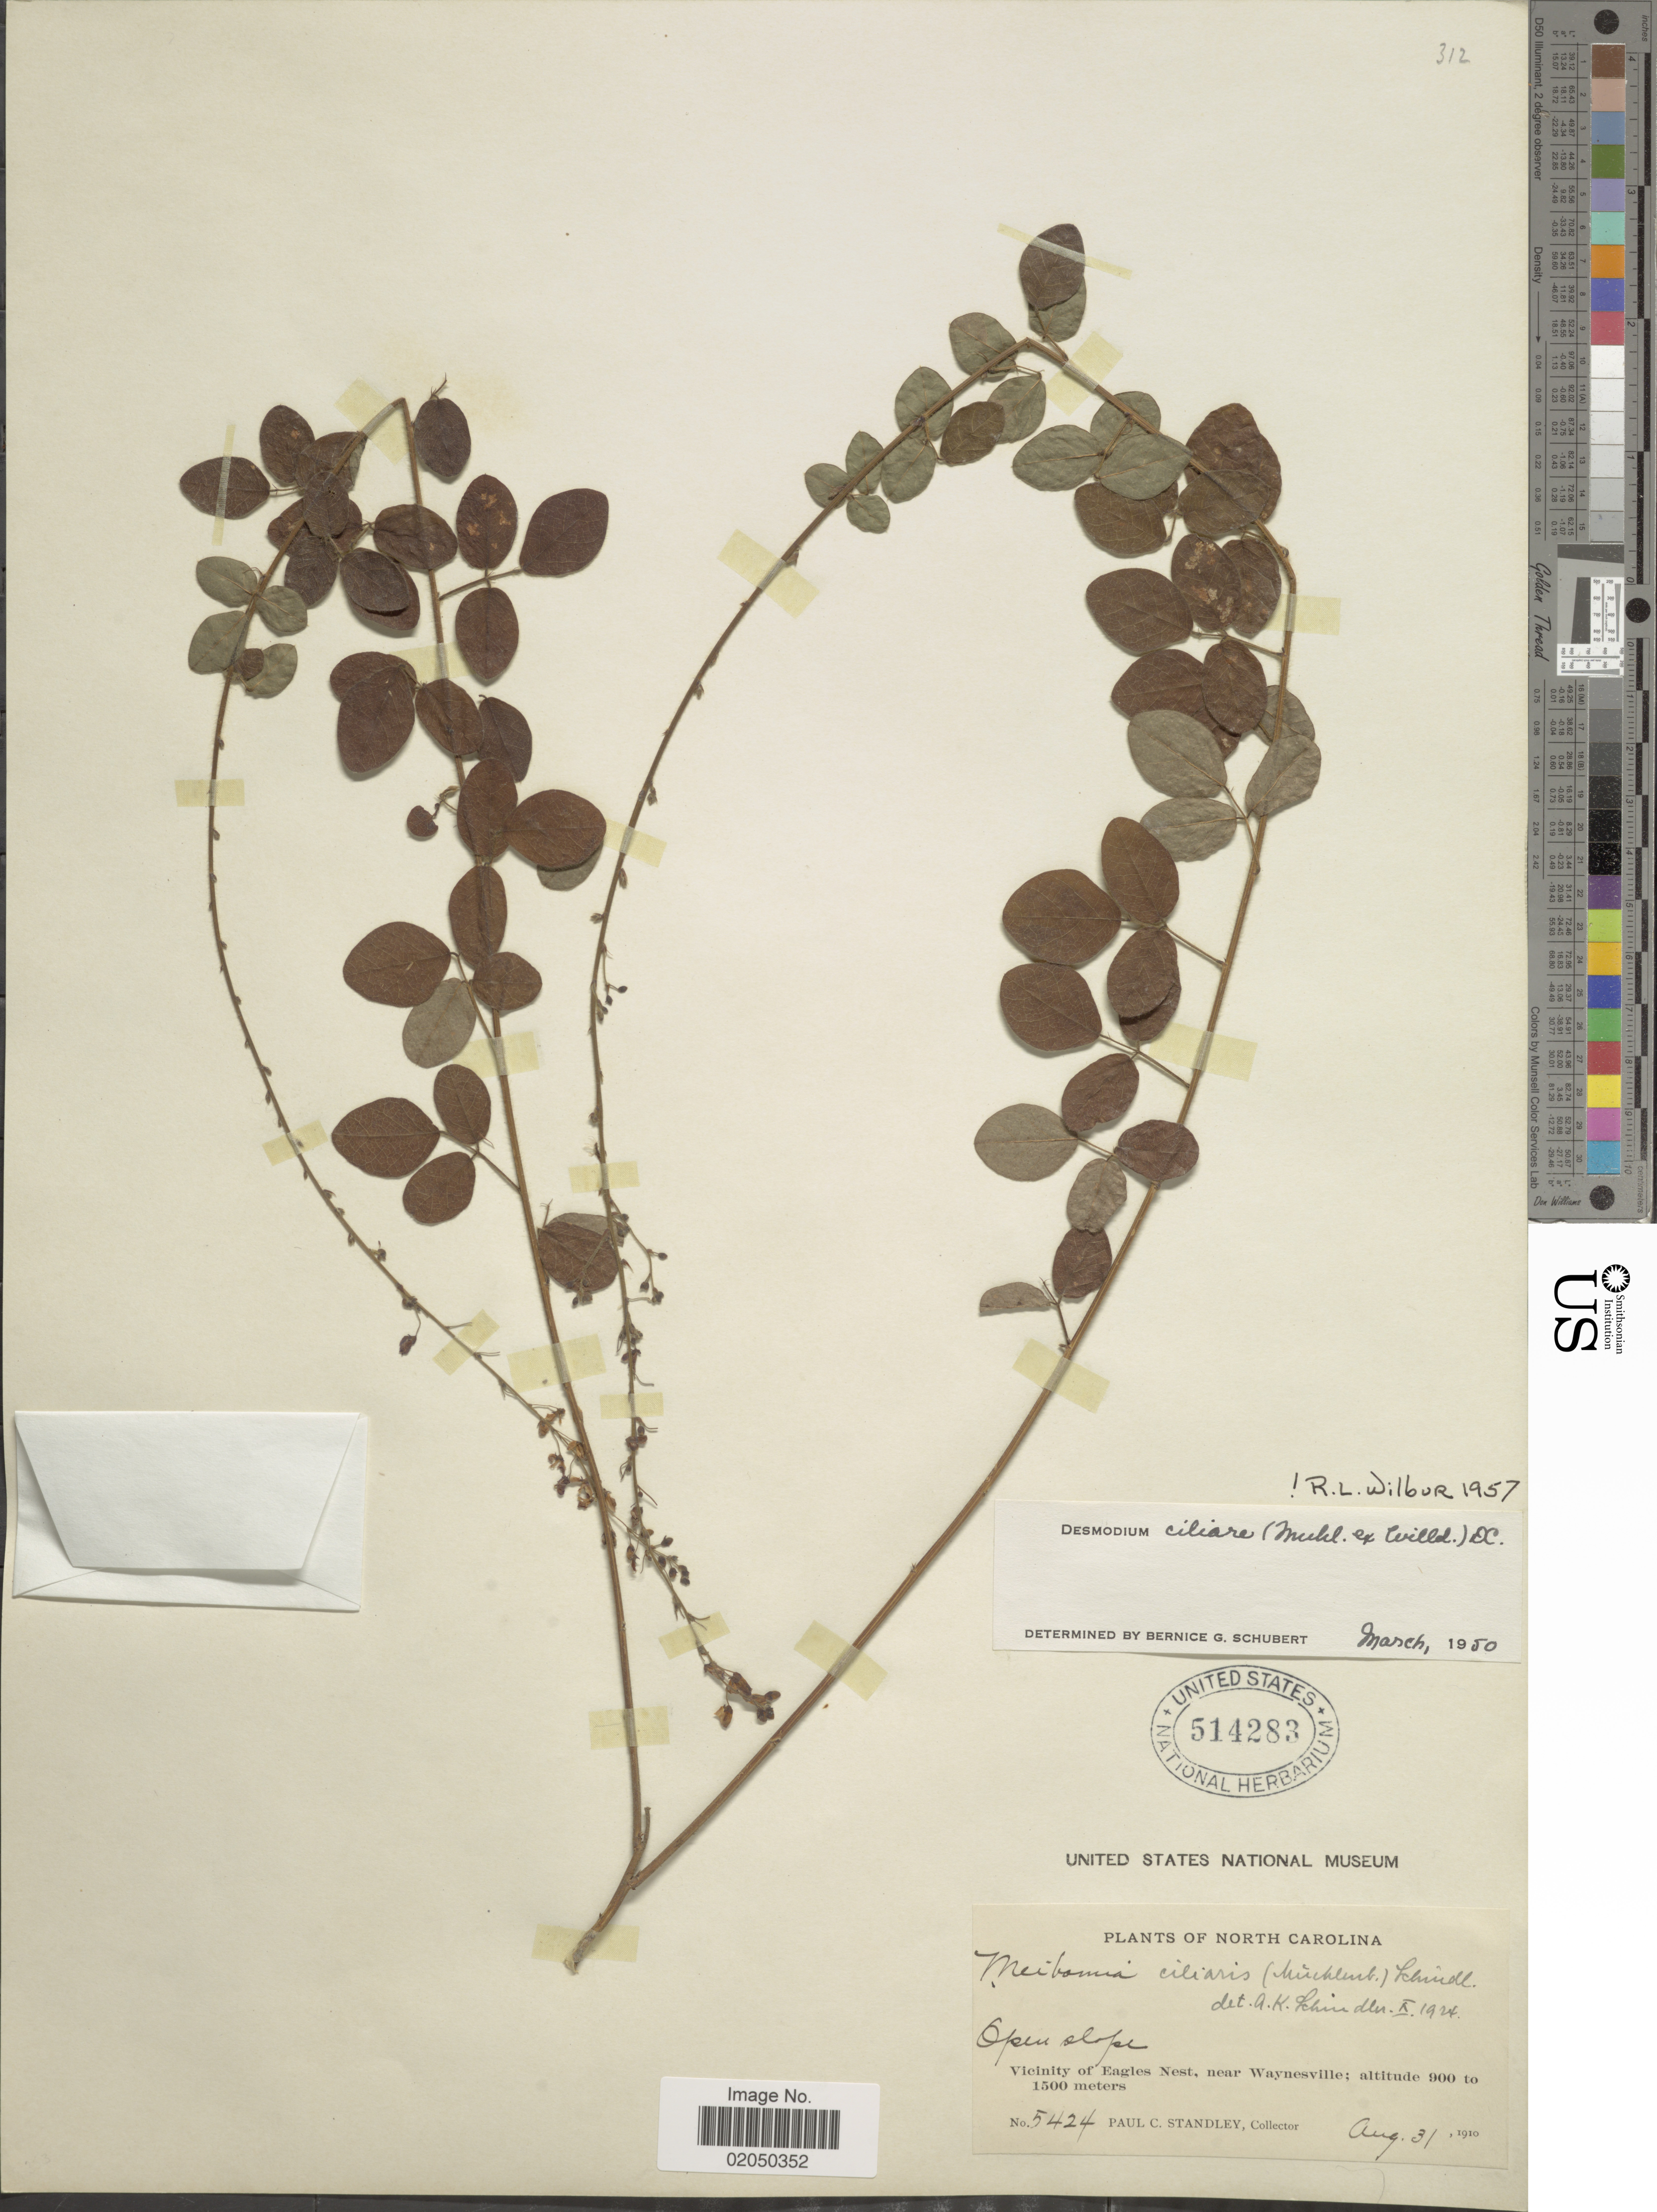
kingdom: Plantae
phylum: Tracheophyta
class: Magnoliopsida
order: Fabales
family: Fabaceae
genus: Desmodium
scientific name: Desmodium ciliare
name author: (Muhl. ex Willd.) DC.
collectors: P. C. Standley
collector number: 5424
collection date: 1910-08-31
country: United States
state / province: North Carolina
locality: Vicinity of Eagles Nest, near Waynesville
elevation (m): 900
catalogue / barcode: US 514283